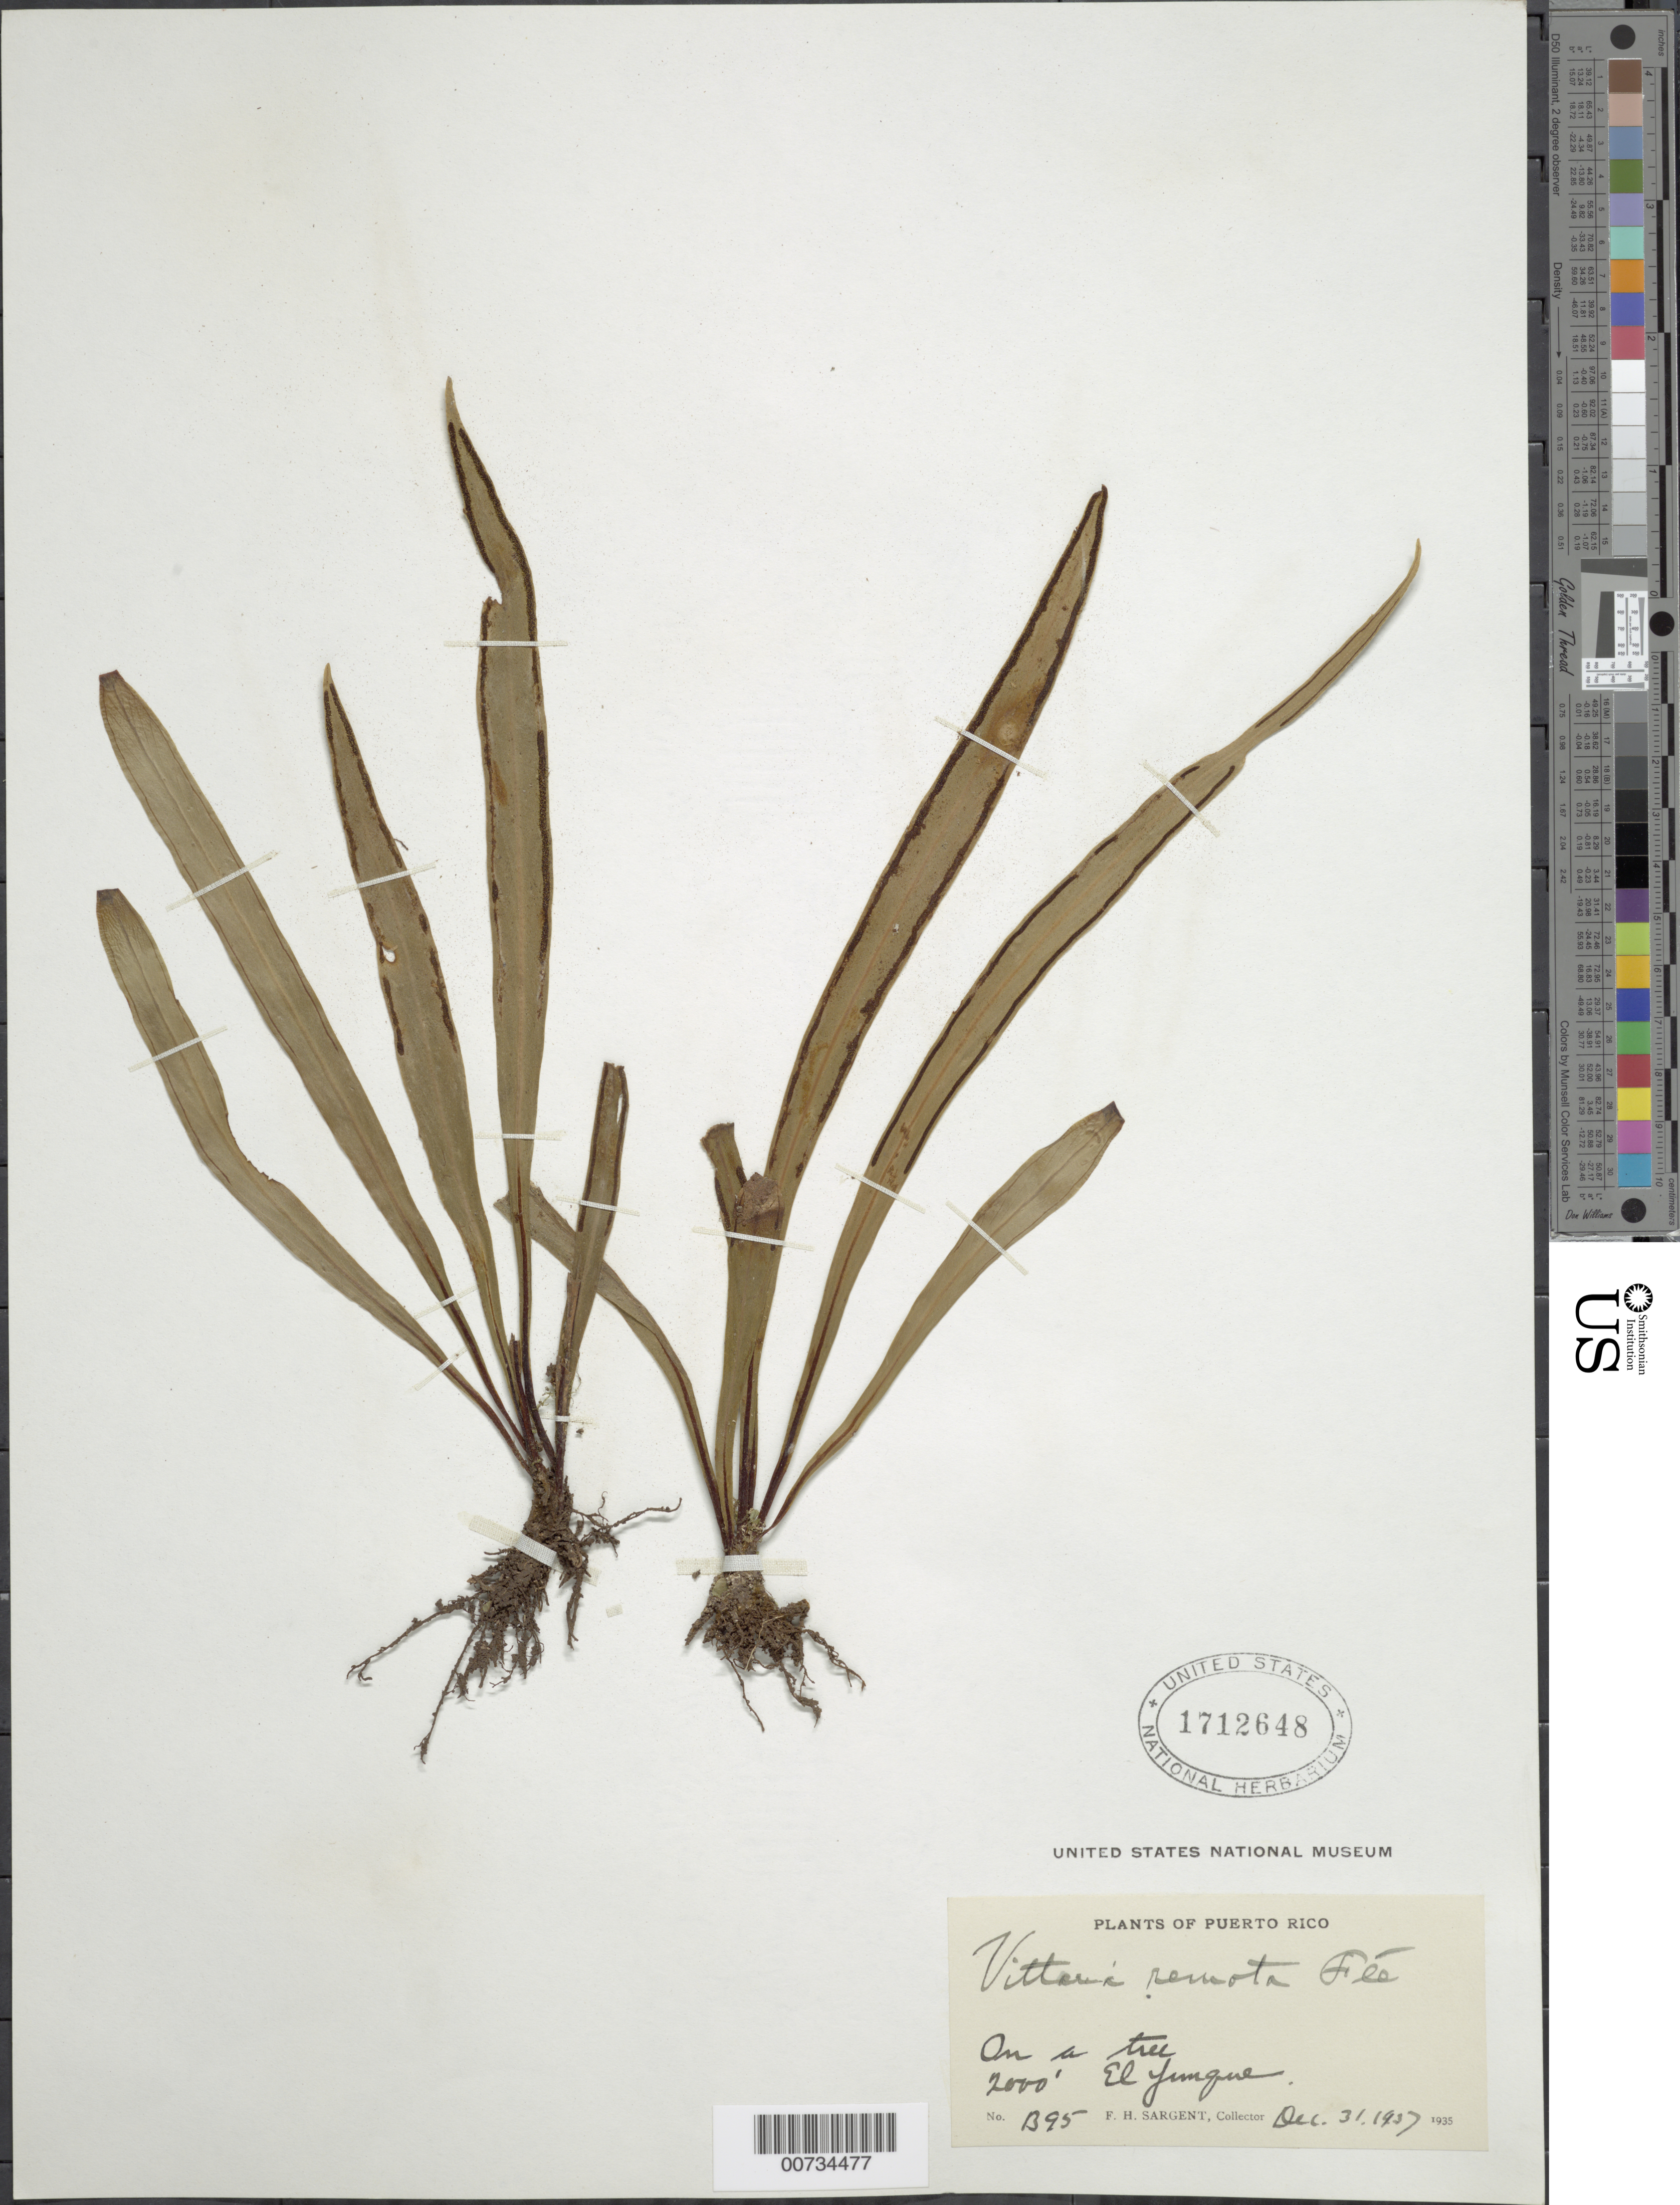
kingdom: Plantae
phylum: Tracheophyta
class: Polypodiopsida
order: Polypodiales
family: Pteridaceae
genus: Radiovittaria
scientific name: Radiovittaria remota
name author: (Fée) E.H. Crane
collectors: F. H. Sargent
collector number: B95(1395?)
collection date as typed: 31 Dec 1937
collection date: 1937-12-31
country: Puerto Rico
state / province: Río Grande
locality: El Yunque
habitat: On a tree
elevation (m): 610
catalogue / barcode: US 1712648